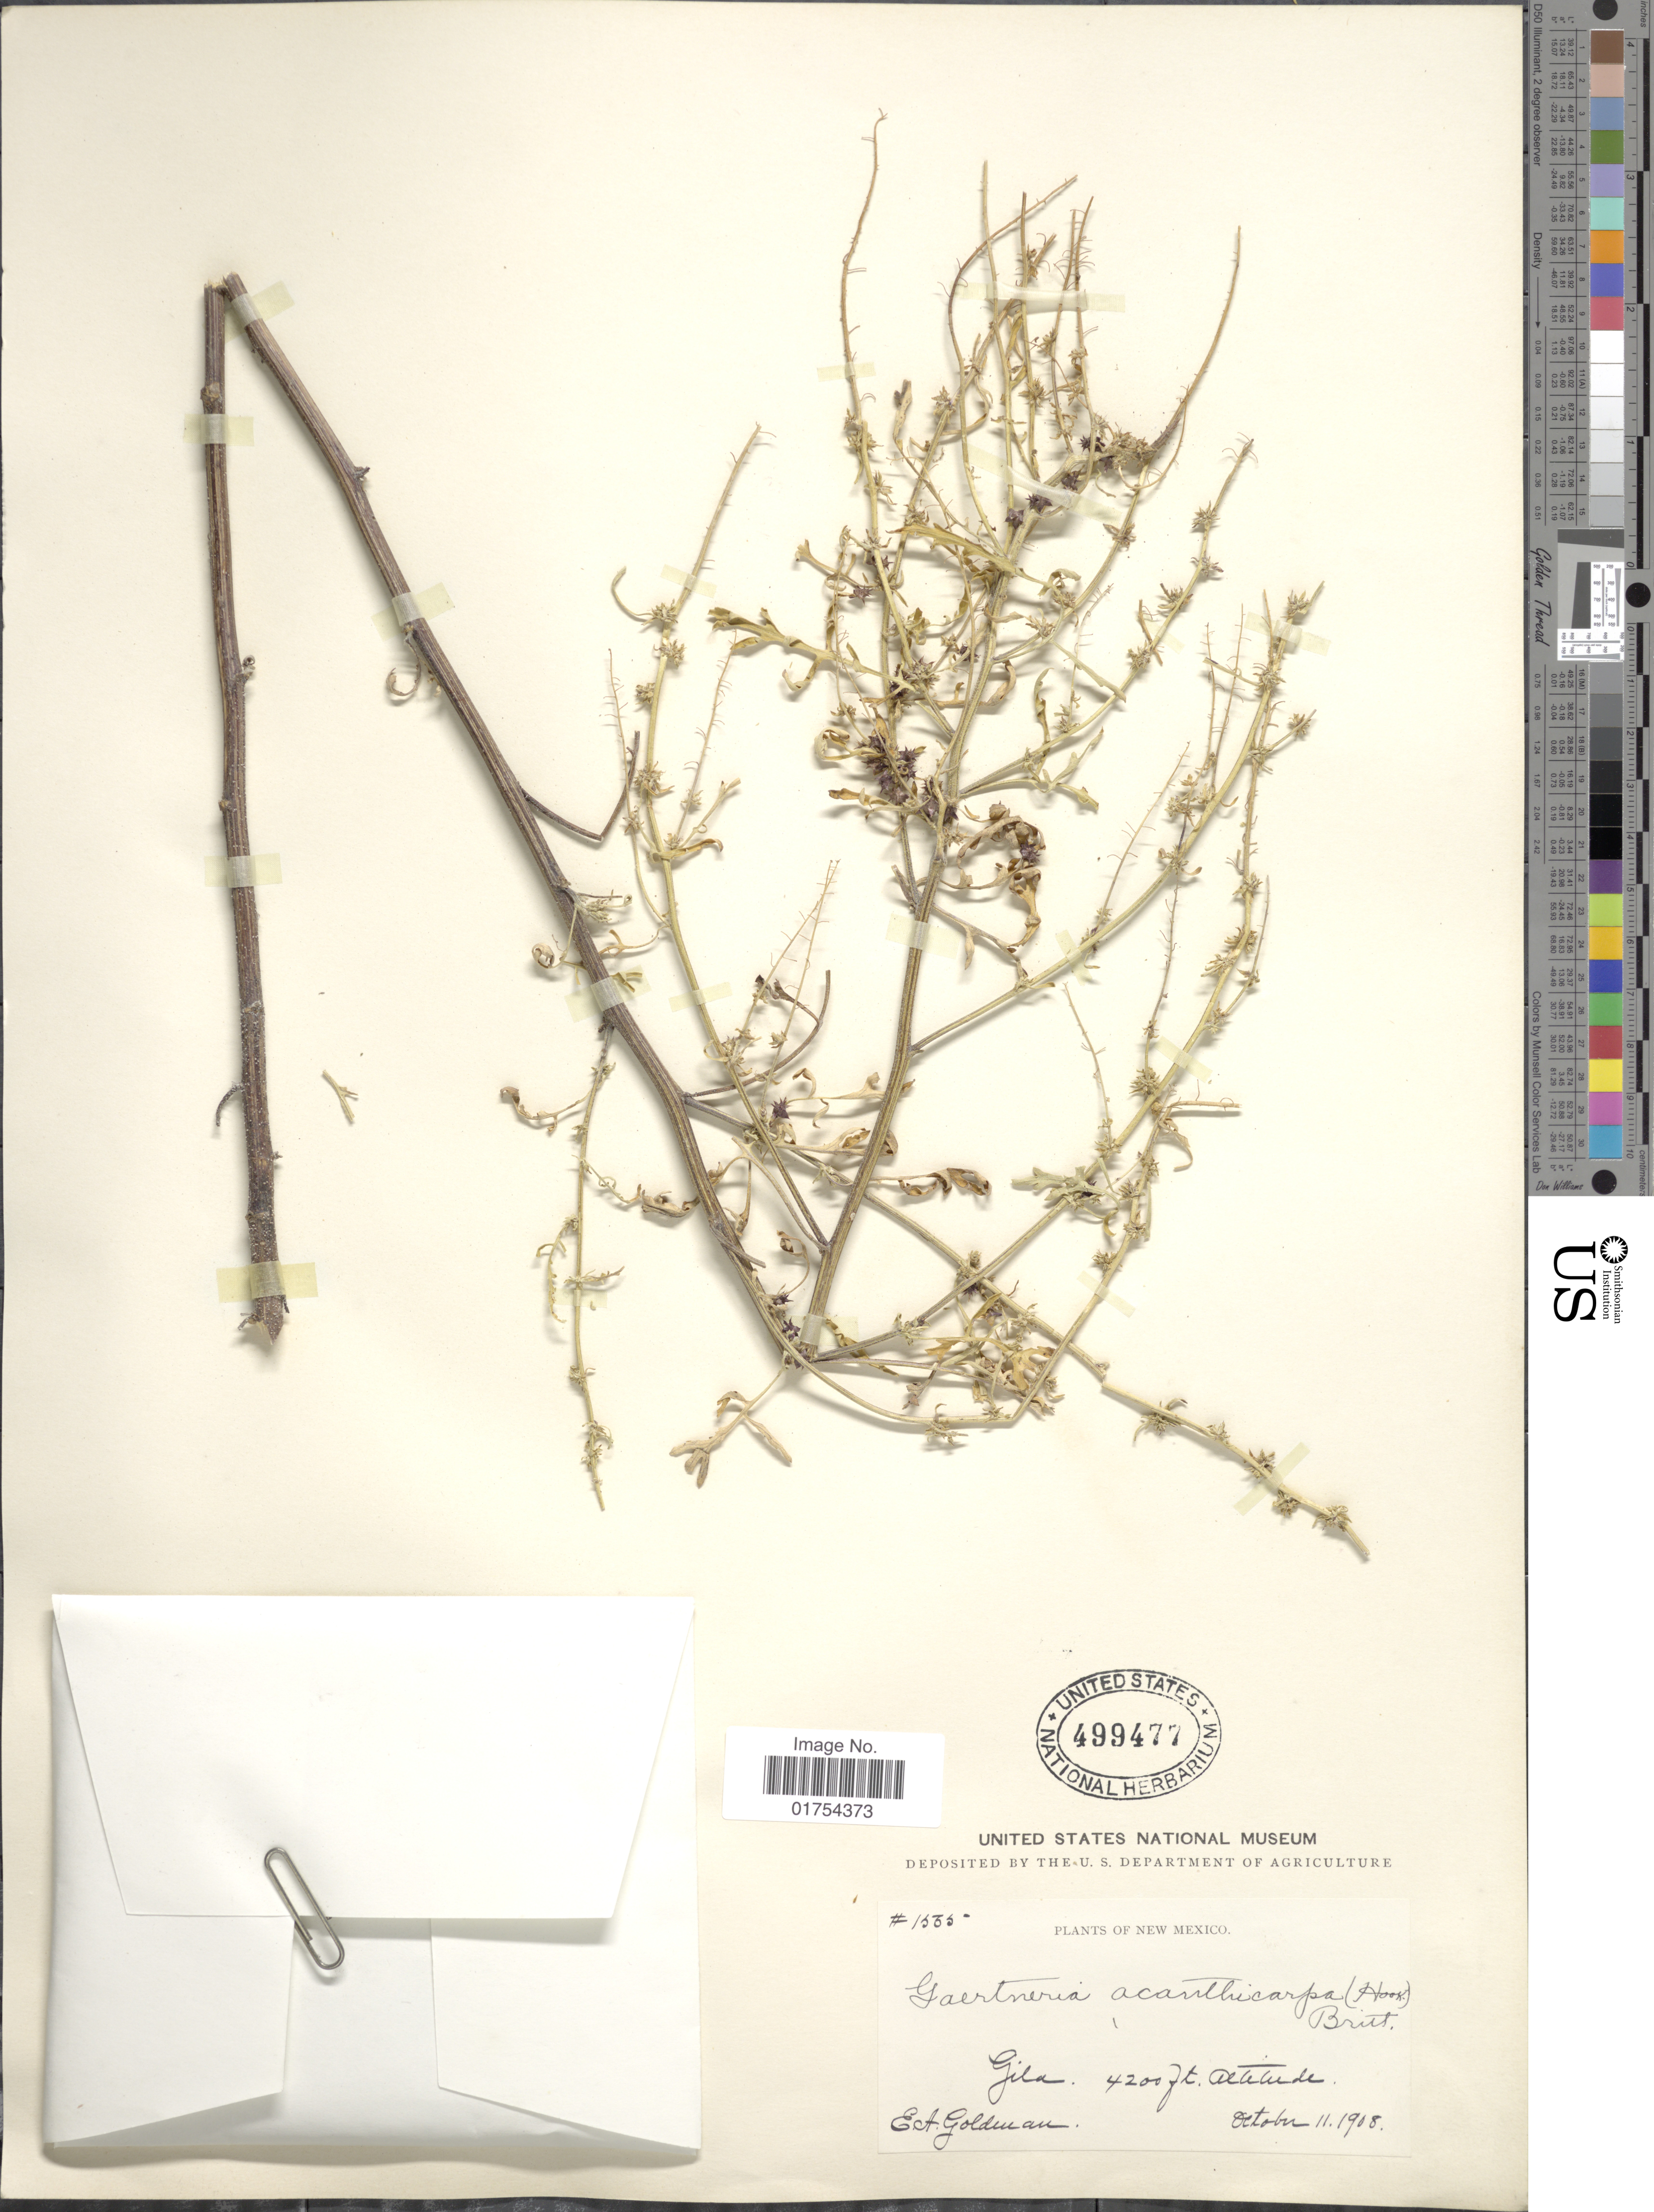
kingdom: Plantae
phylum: Tracheophyta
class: Magnoliopsida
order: Asterales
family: Asteraceae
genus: Franseria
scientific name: Franseria acanthicarpa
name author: Coville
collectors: E. A. Goldman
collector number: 1555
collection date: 1908-10-11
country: United States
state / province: New Mexico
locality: Gila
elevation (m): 1280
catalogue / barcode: US 499477